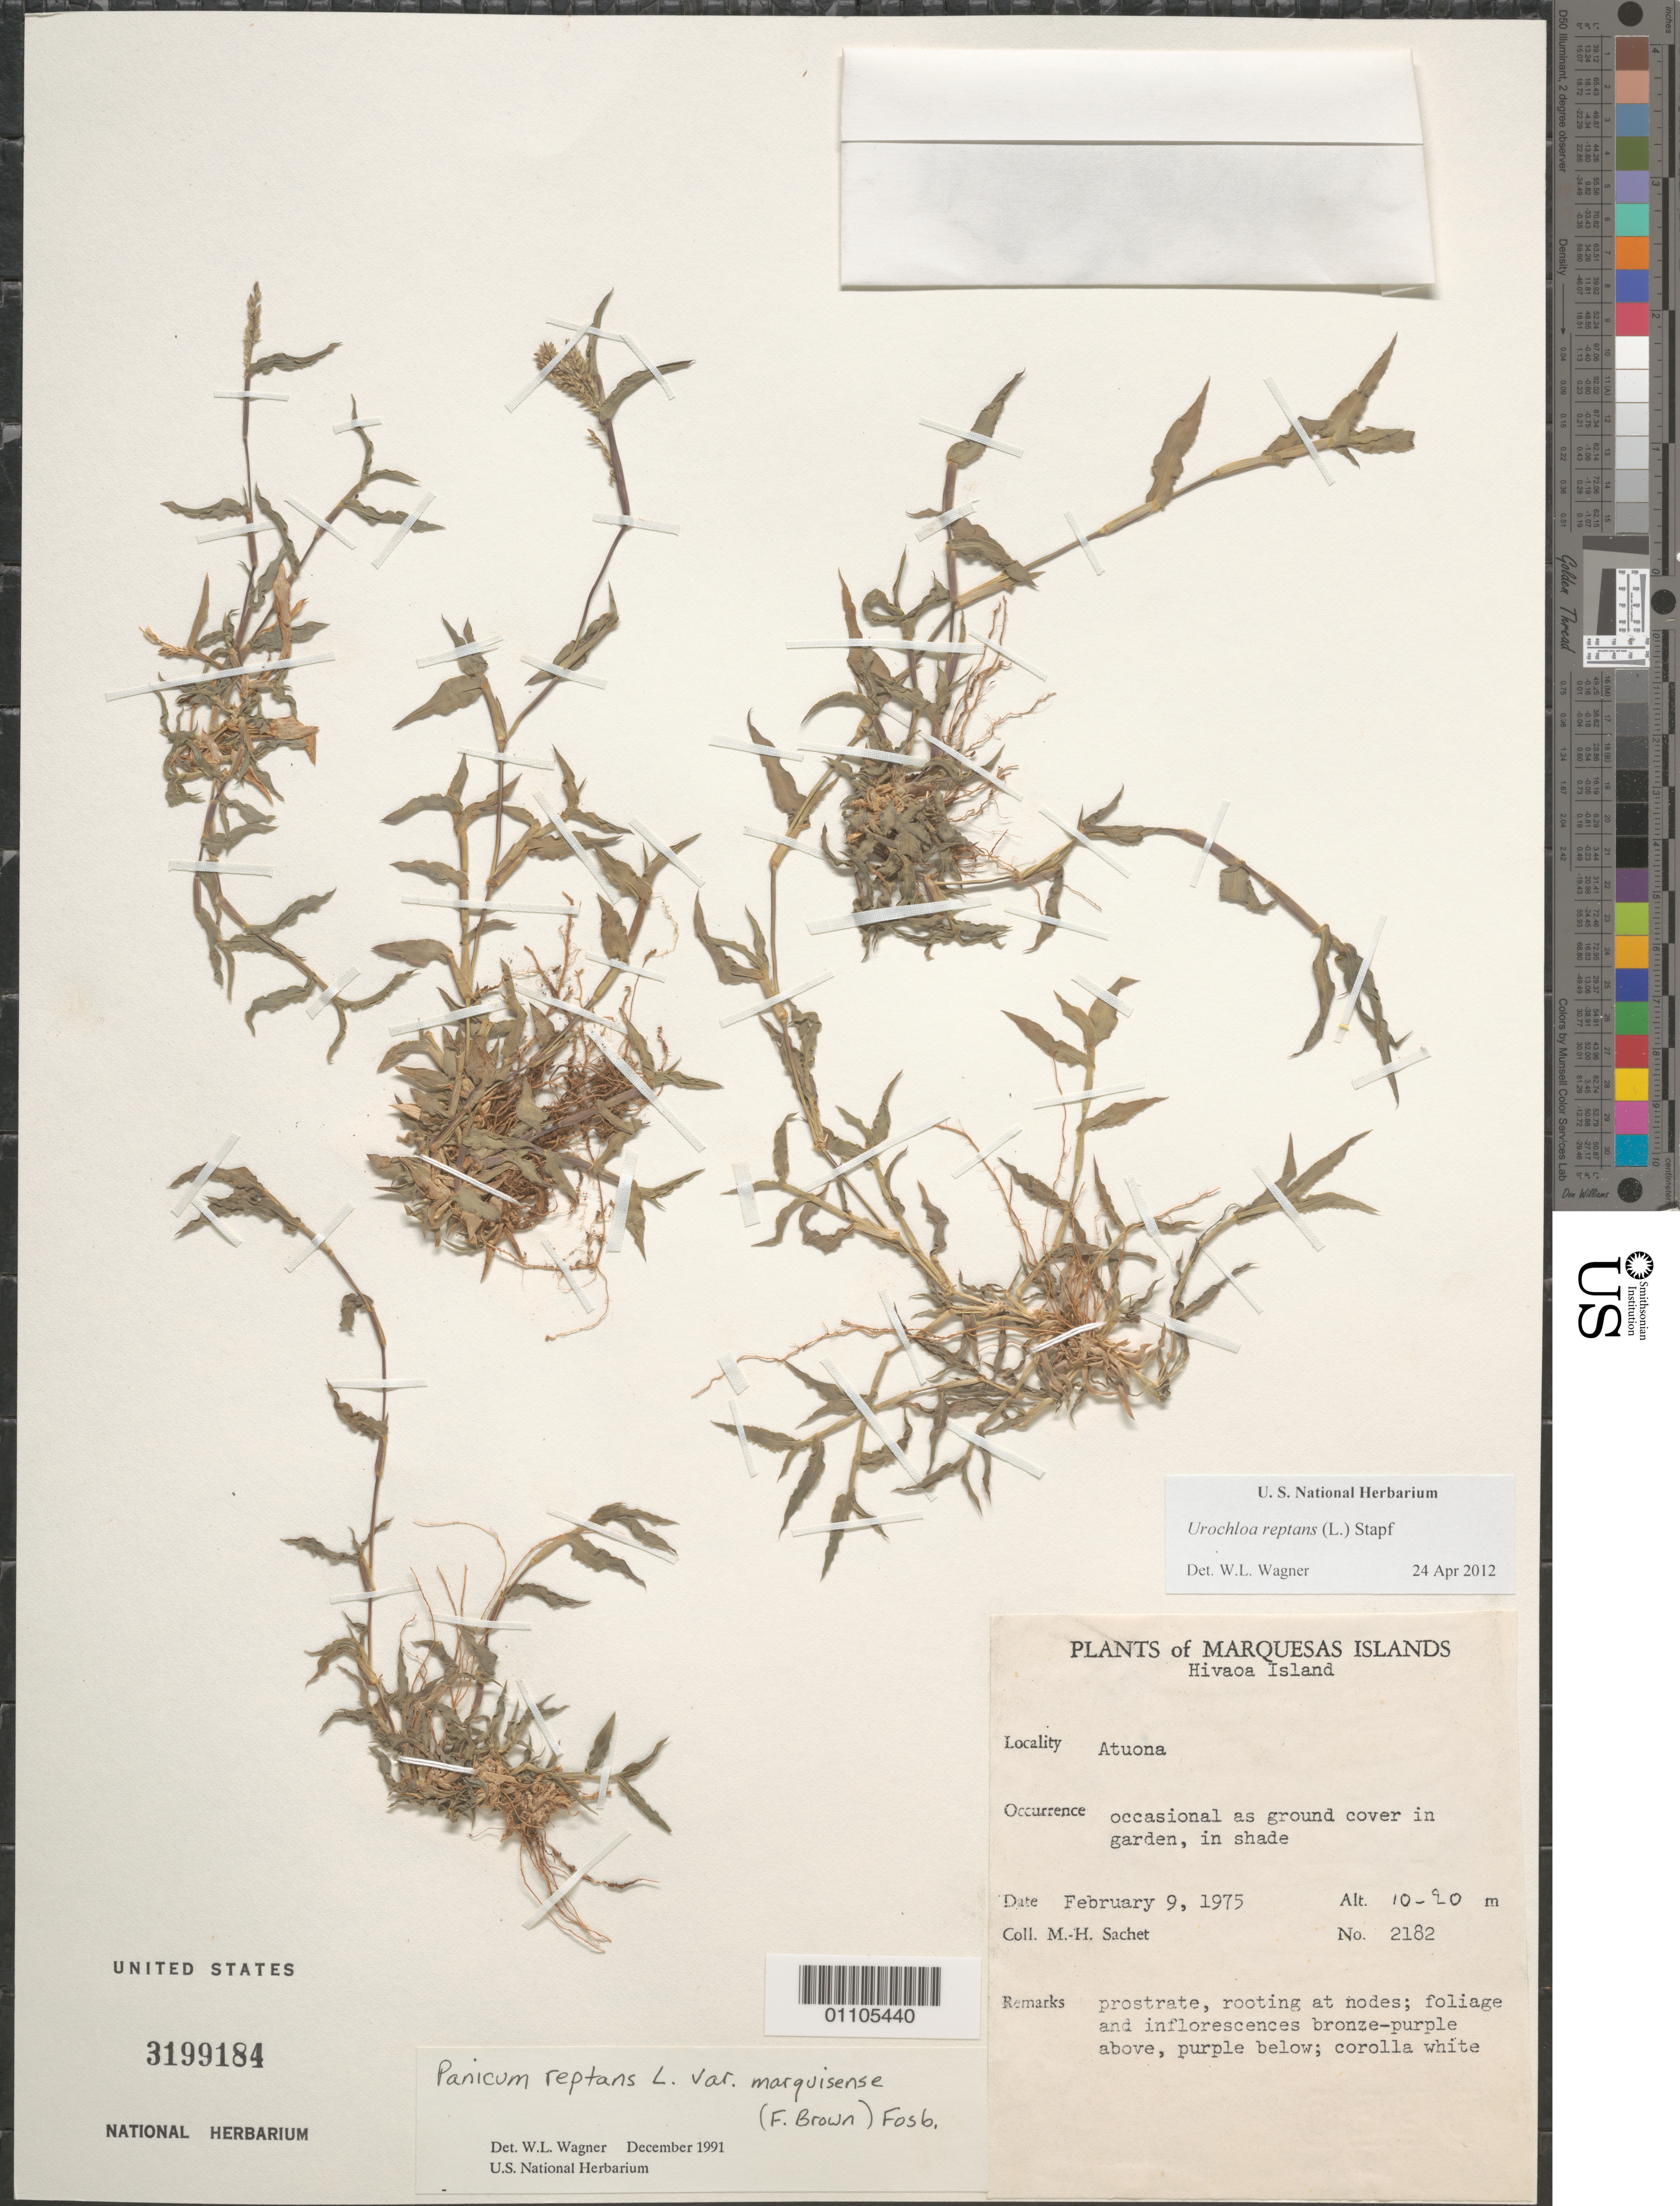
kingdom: Plantae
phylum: Tracheophyta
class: Liliopsida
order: Poales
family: Poaceae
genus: Urochloa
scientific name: Urochloa reptans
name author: (L.) Stapf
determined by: Peterson, P. M.; Judziewicz, E. J.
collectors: M.-H. Sachet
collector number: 2182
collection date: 1975-02-09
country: French Polynesia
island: Hiva Oa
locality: Atuona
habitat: Occasional as ground cover in garden; in shade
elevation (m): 10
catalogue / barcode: US 3199184